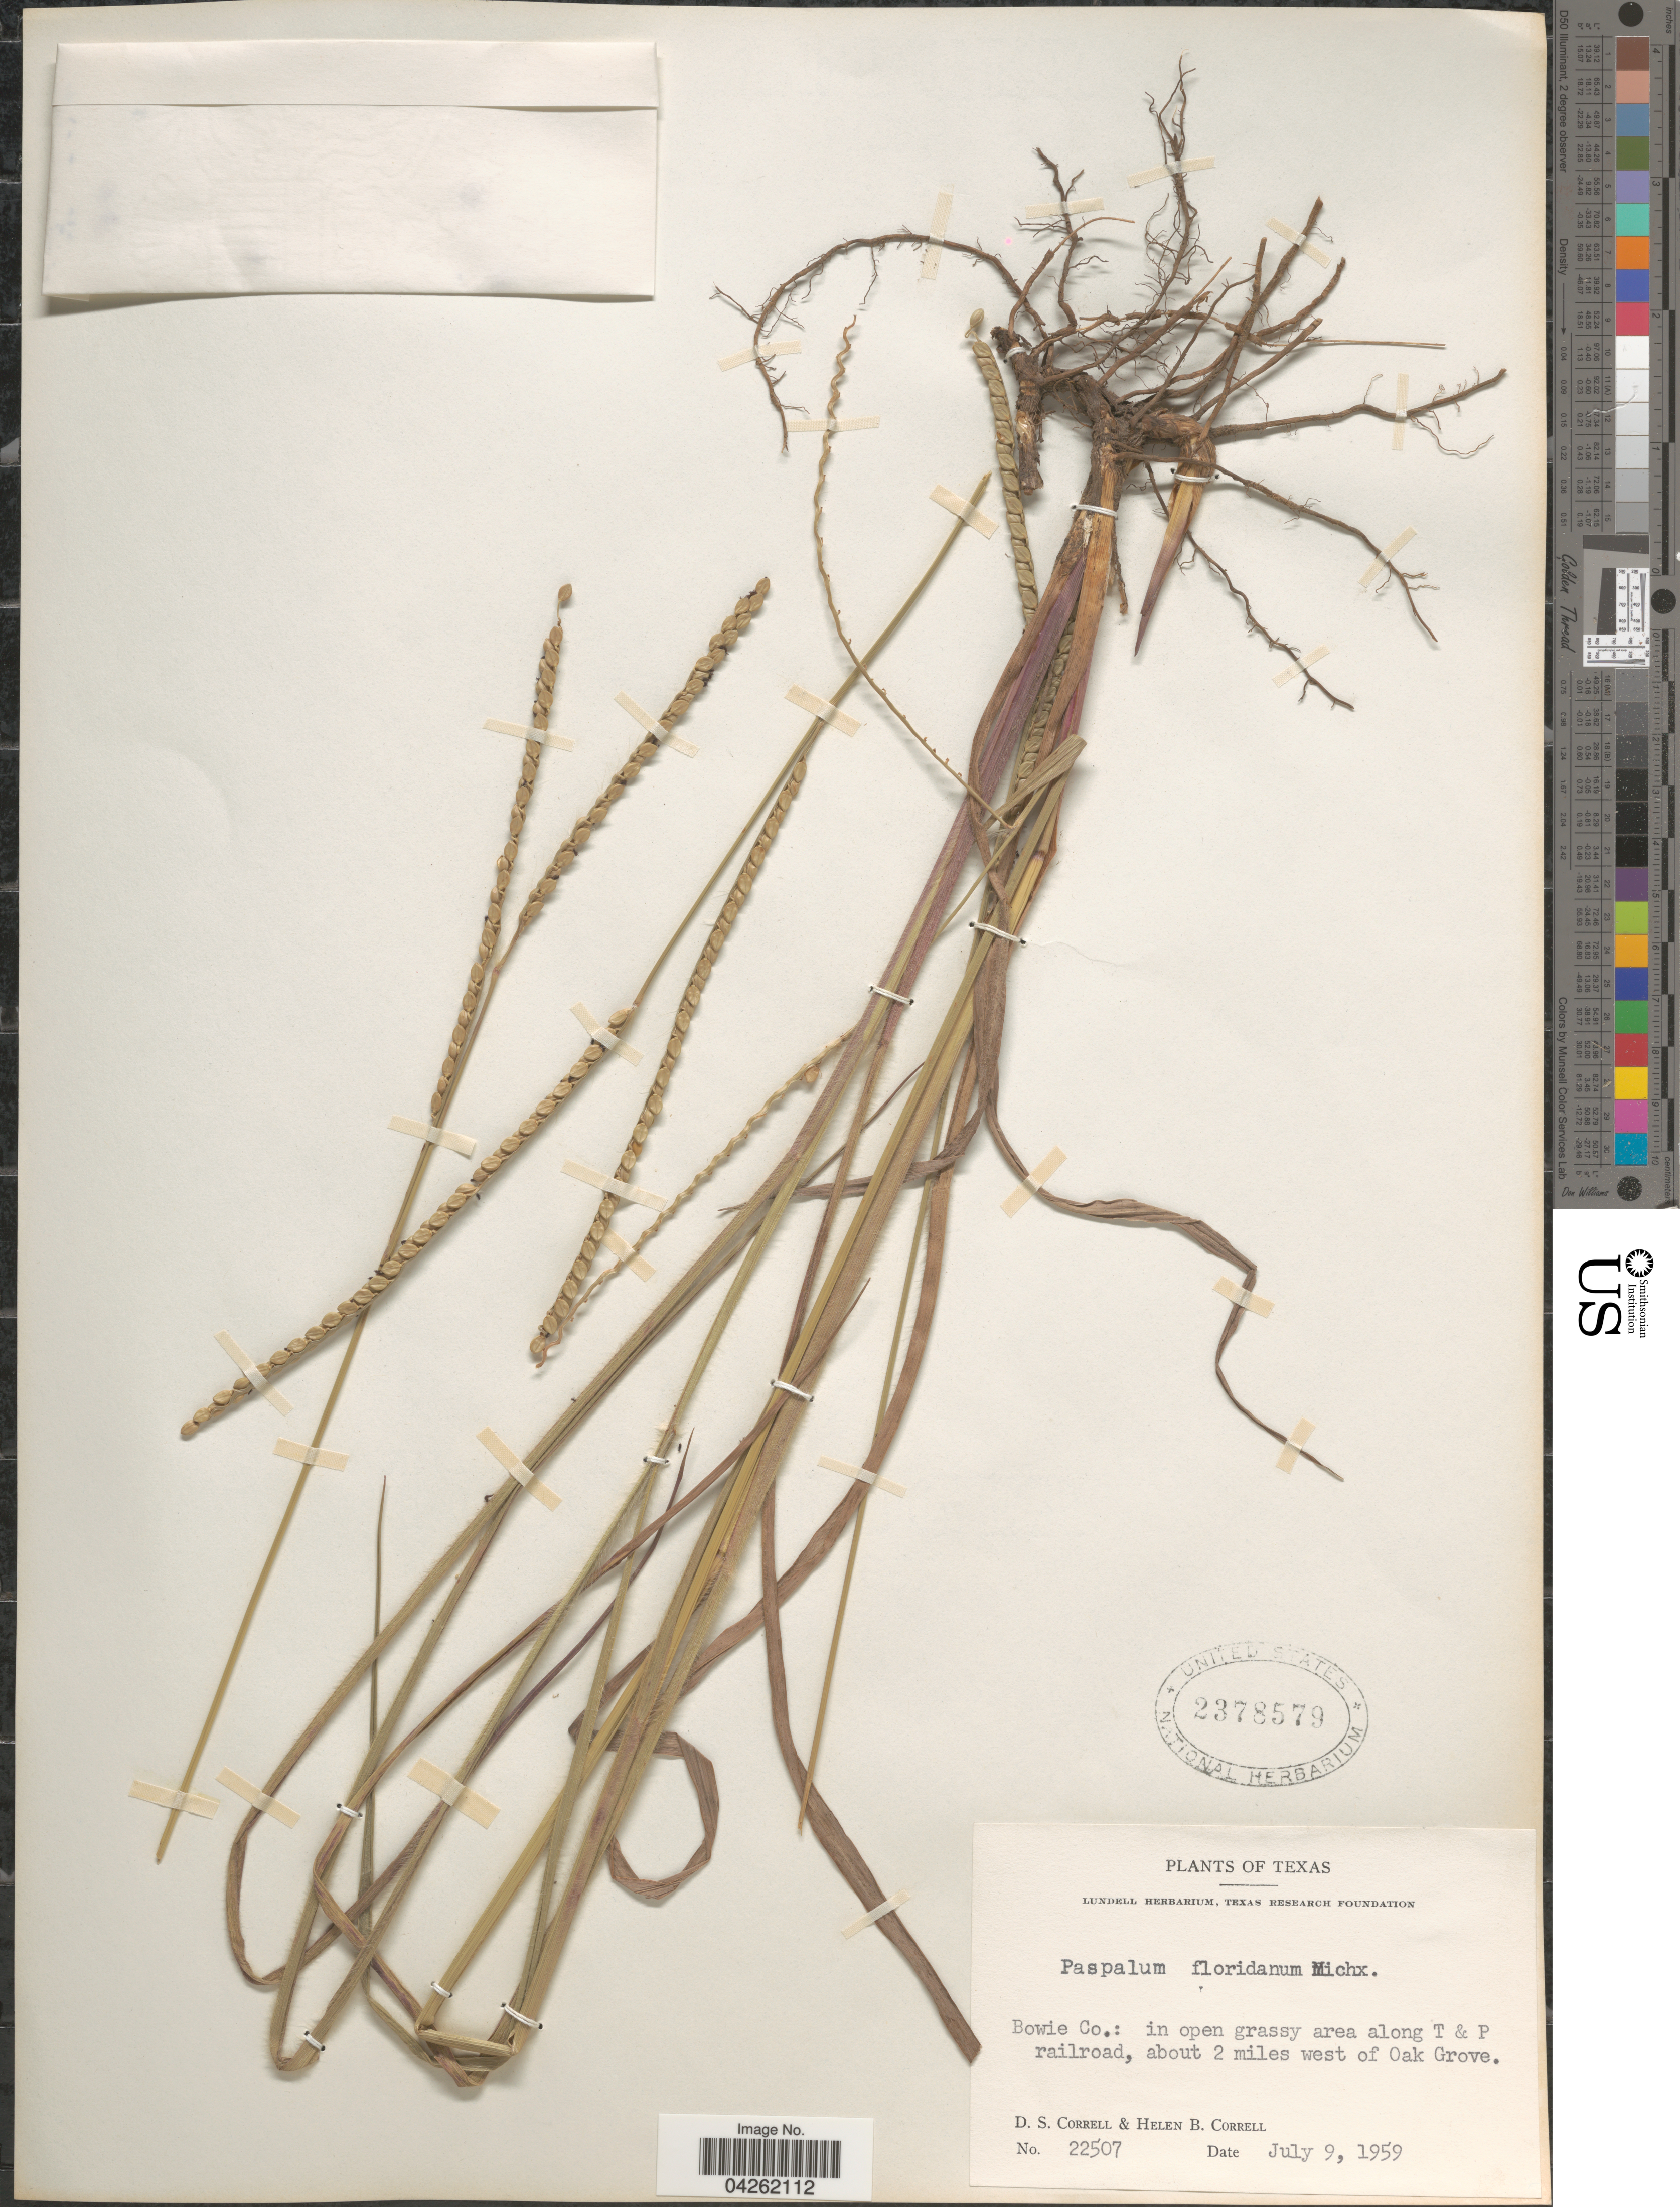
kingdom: Plantae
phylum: Tracheophyta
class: Liliopsida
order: Poales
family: Poaceae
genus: Paspalum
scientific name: Paspalum floridanum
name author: Michx.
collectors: D. S. Correll & H. Correll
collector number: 22507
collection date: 1959-07-09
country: United States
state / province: Texas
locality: Bowie Co.: in open grassy area along T & P railroad, about 2 miles west of Oak Grove.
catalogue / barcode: US 2378579